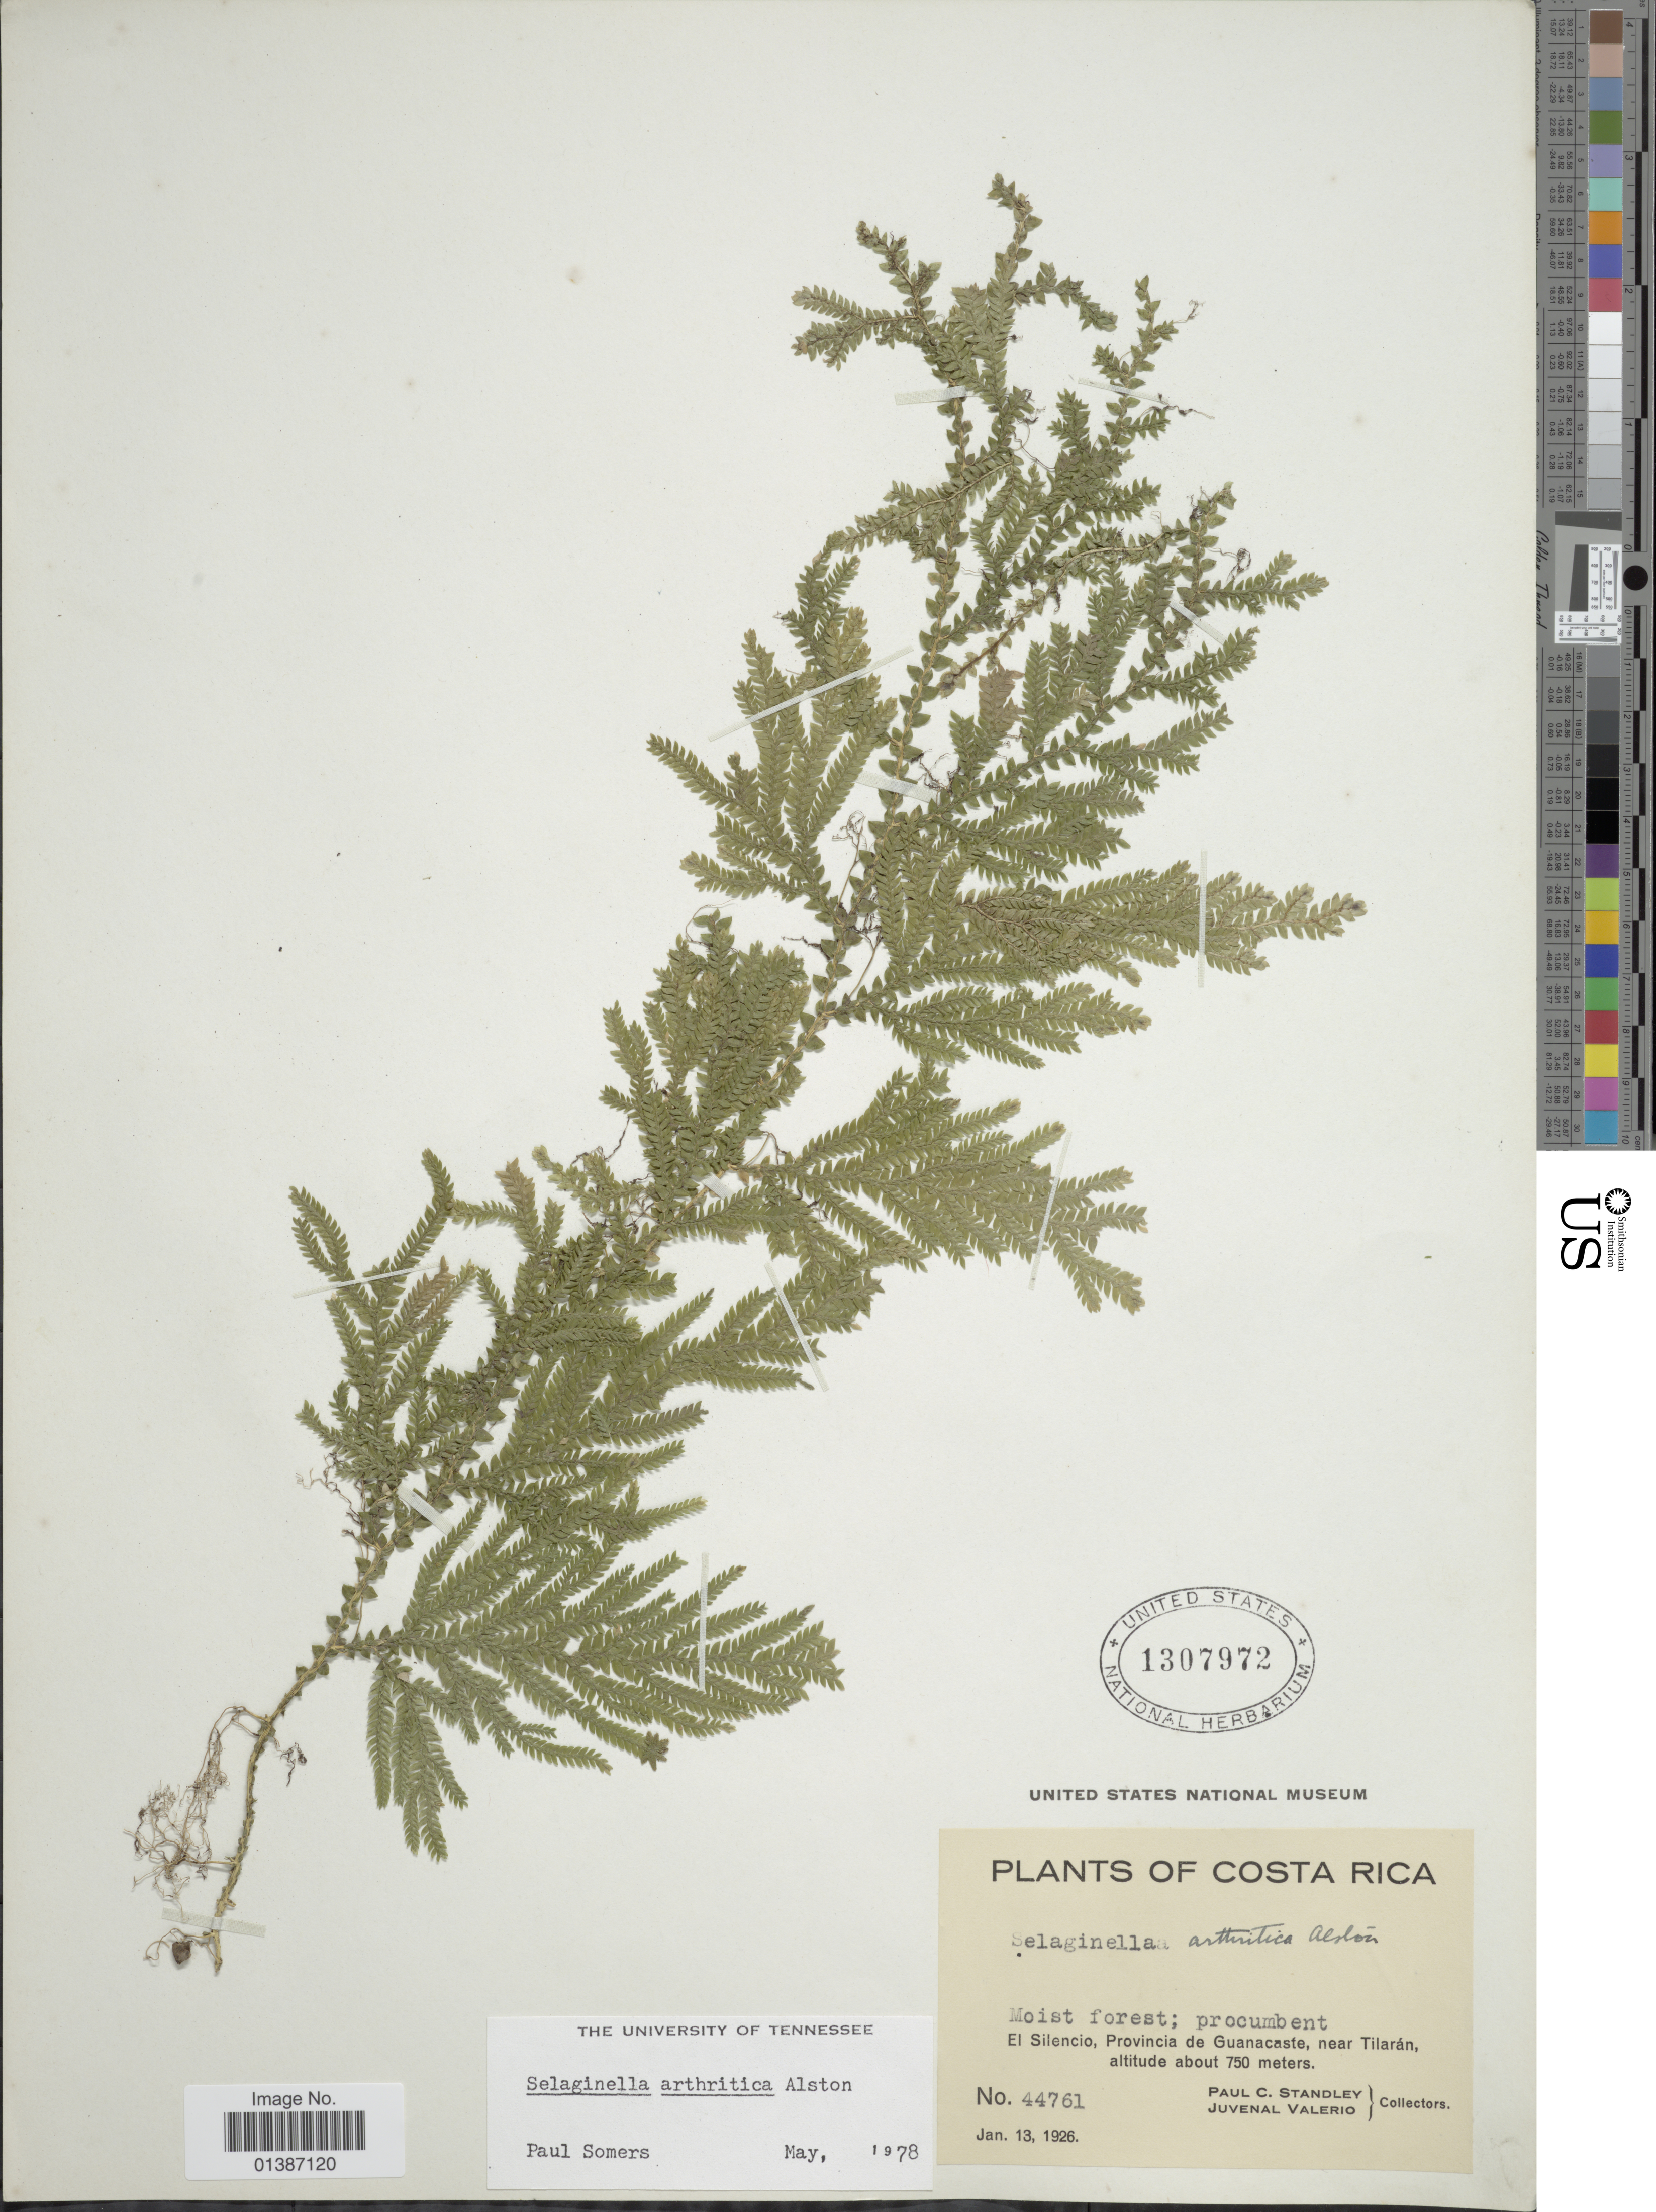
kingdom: Plantae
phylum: Tracheophyta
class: Lycopodiopsida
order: Selaginellales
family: Selaginellaceae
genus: Selaginella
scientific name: Selaginella arthritica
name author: Alston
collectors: P. C. Standley & J. Valerio R.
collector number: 44761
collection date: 1926-01-13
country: Costa Rica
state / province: Guanacaste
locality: El Silencio, Provincia de Guanacaste, near Tilarán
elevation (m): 750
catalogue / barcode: US 1307972